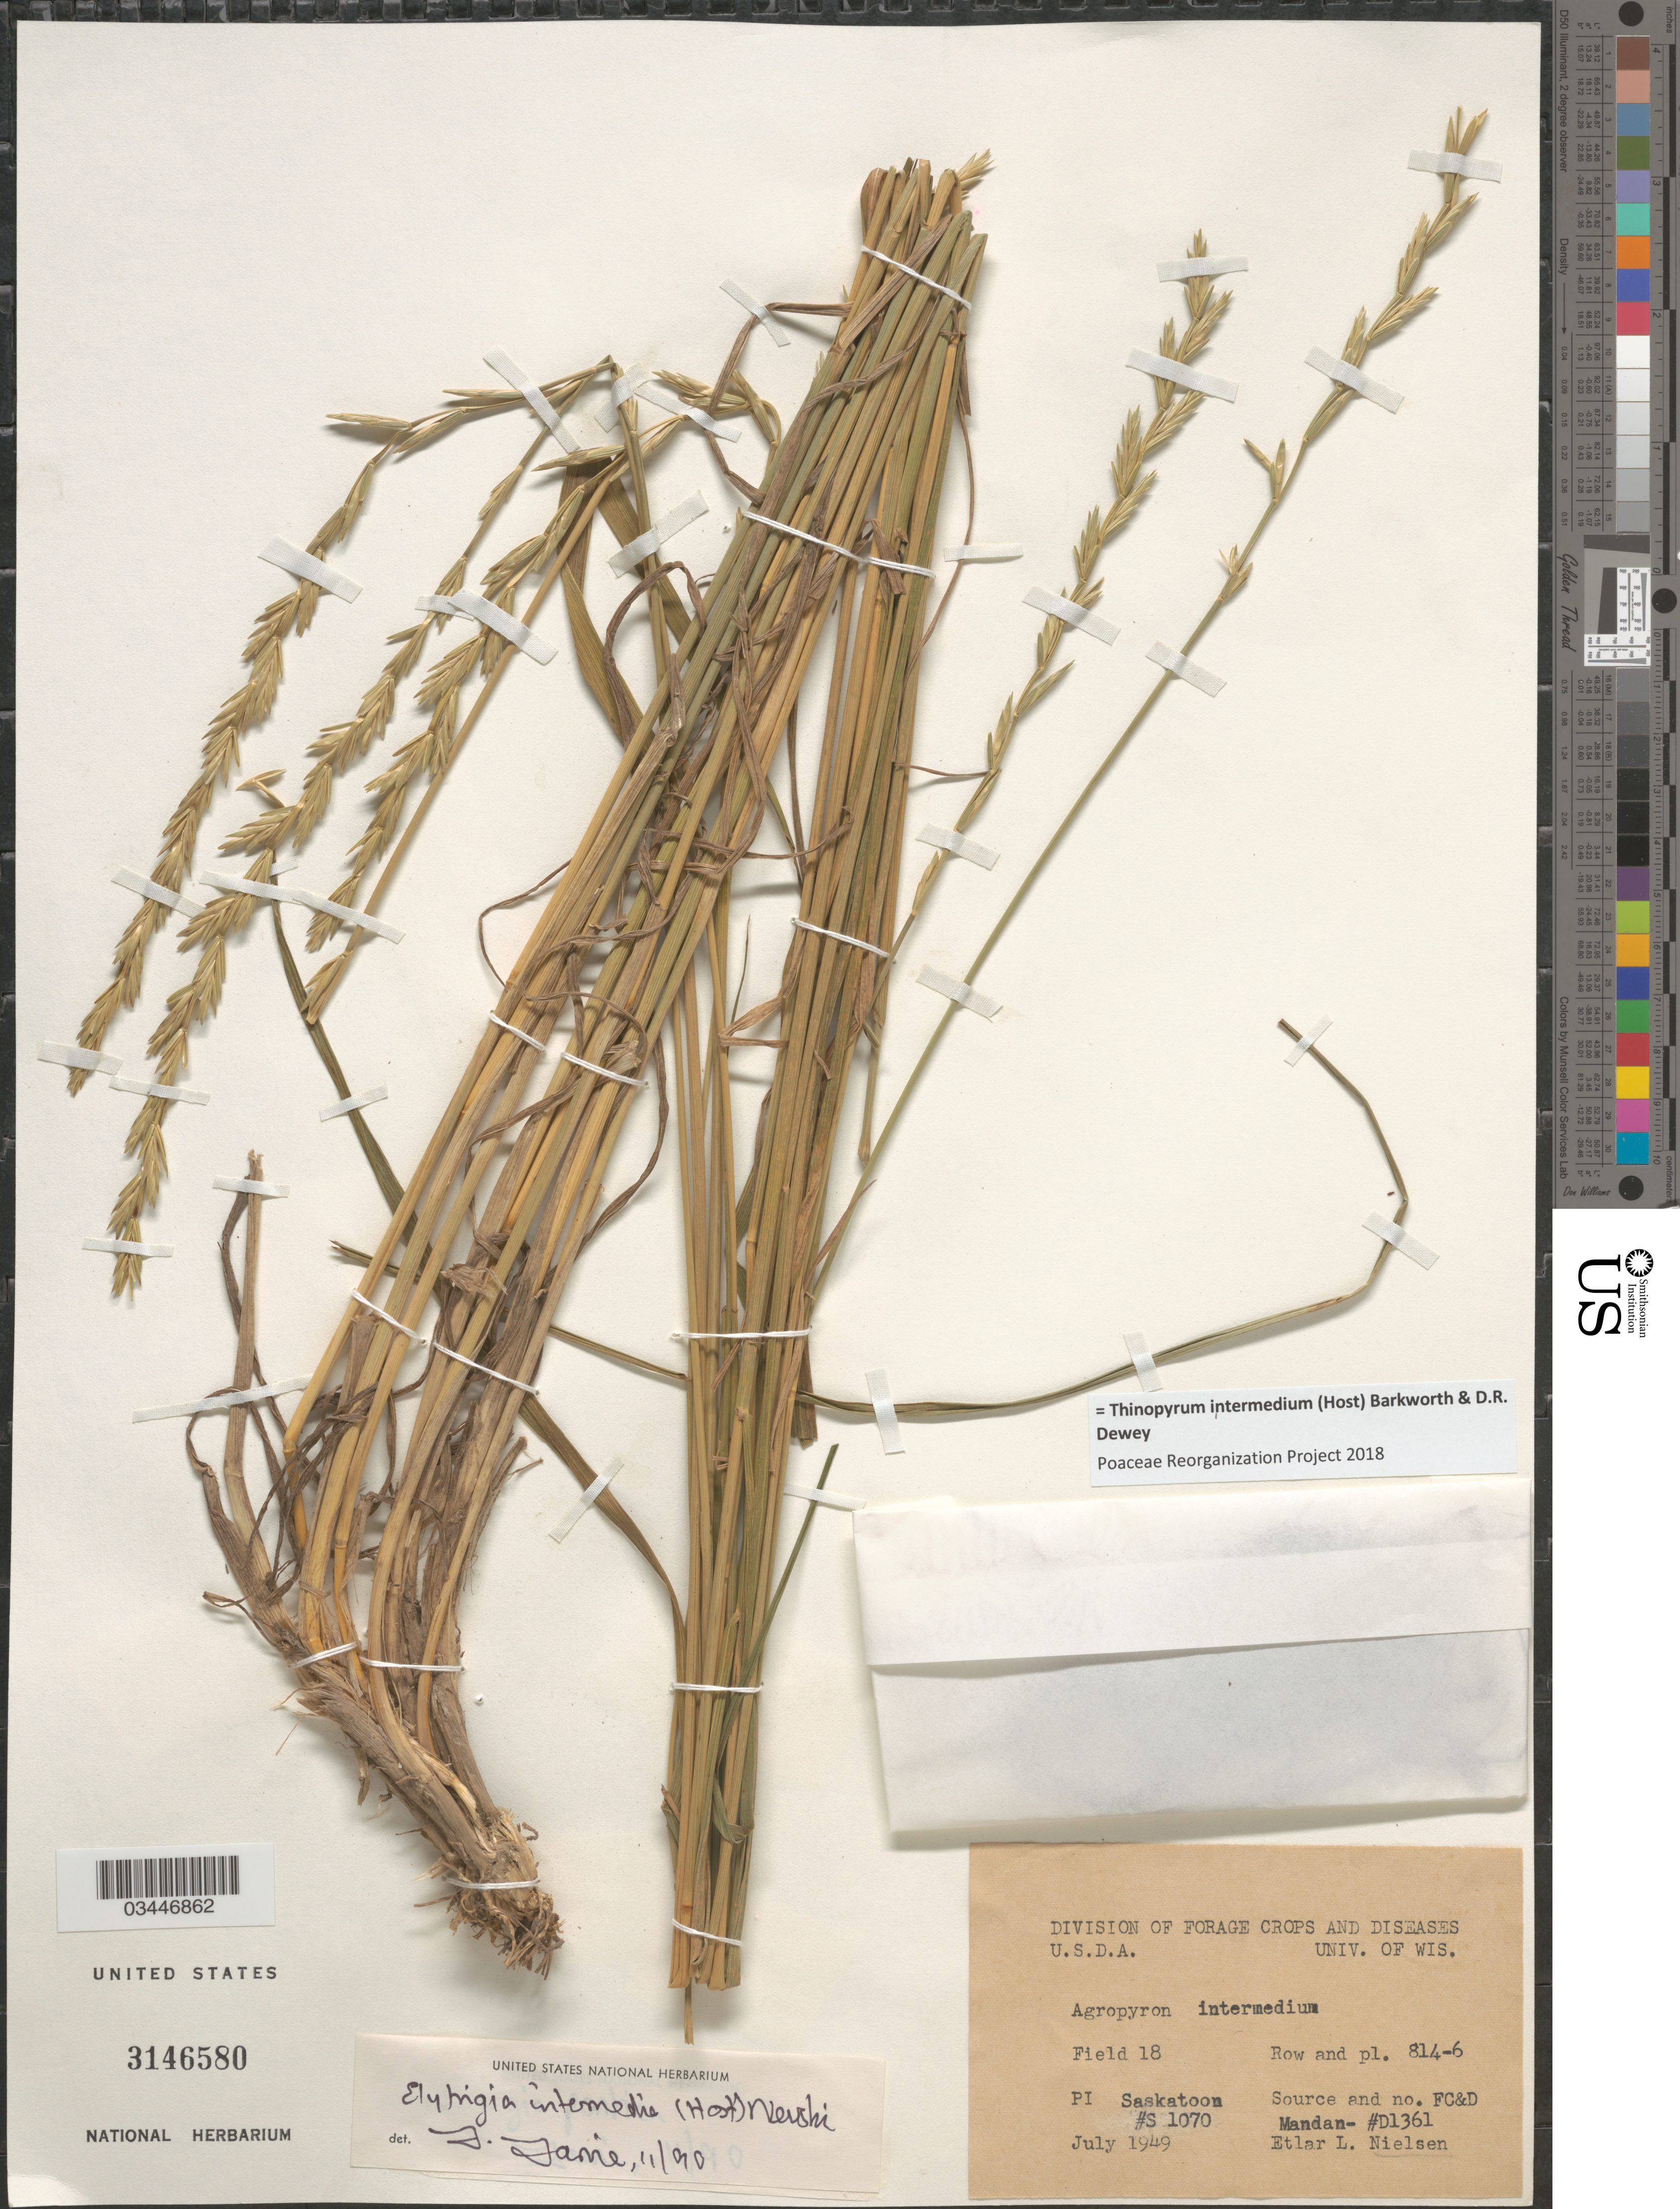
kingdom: Plantae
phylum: Tracheophyta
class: Liliopsida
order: Poales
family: Poaceae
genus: Aegilops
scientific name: Aegilops sp.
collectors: E. L. Nielsen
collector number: S1070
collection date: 1949-07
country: Canada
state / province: Saskatchewan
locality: Field 18 Row and pl. 814-6. Saskatoon.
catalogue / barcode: US 3146580